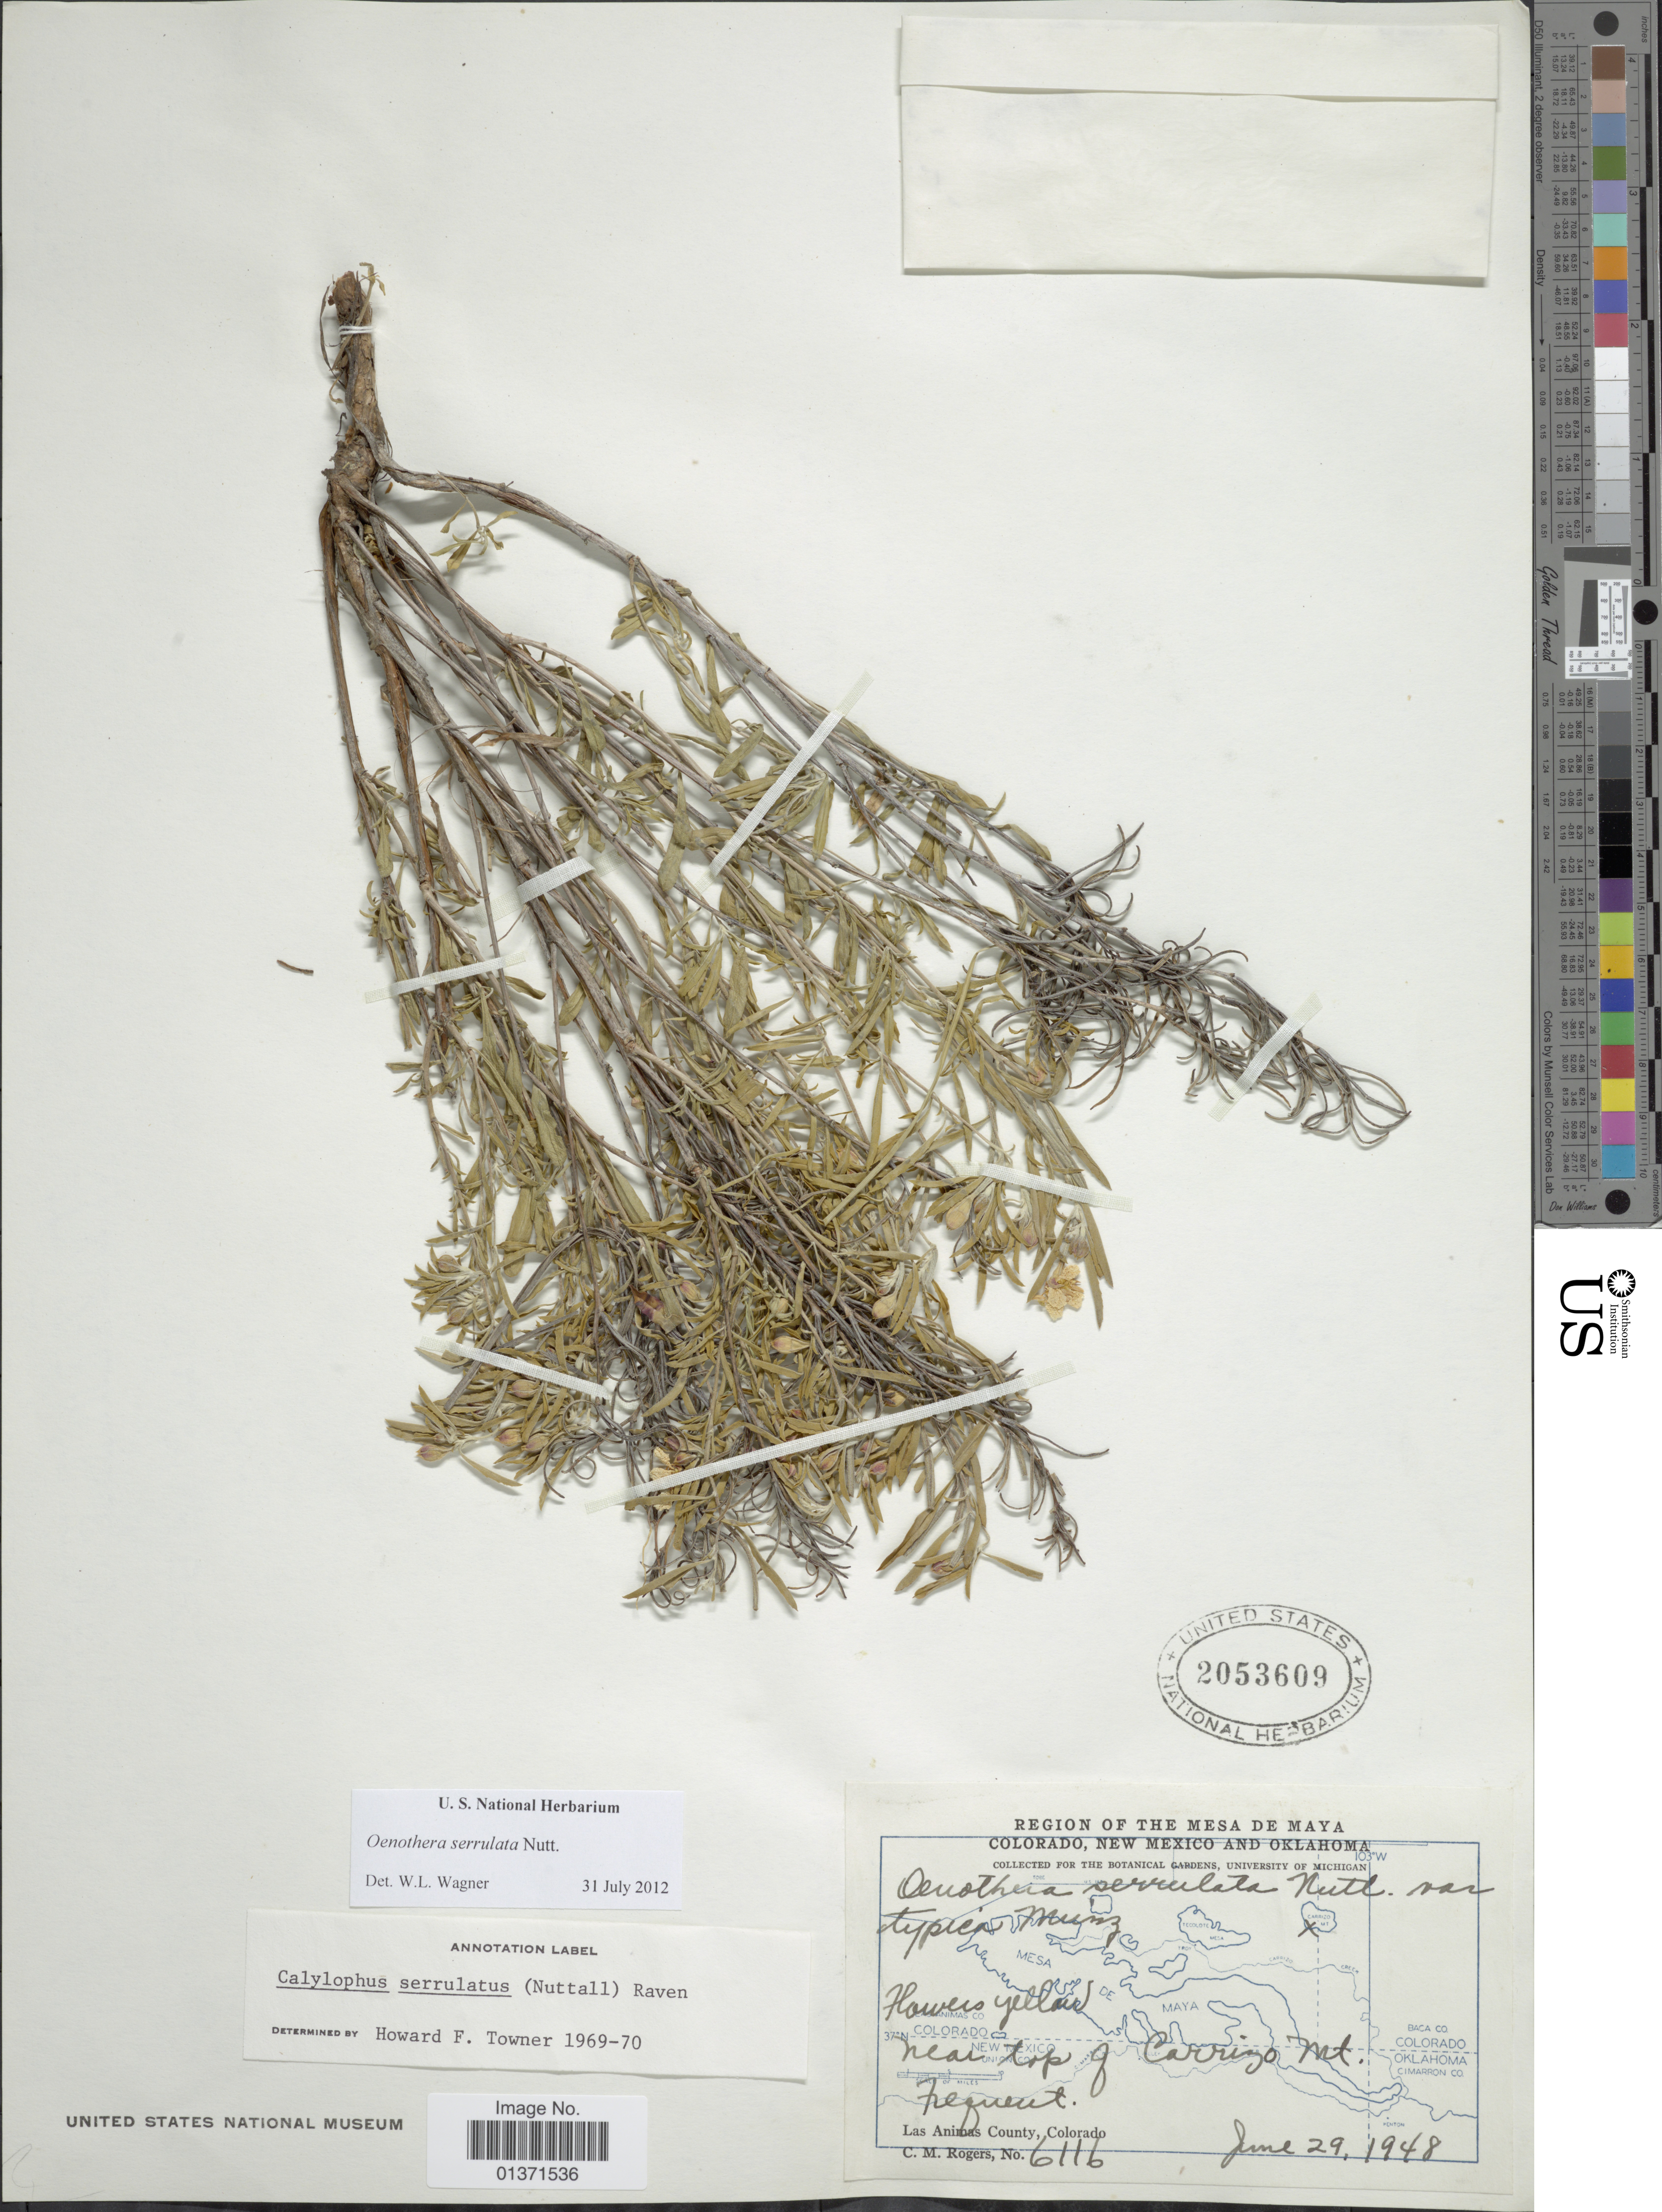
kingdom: Plantae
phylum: Tracheophyta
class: Magnoliopsida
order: Myrtales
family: Onagraceae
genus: Oenothera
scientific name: Oenothera serrulata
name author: Nutt.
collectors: C. M. Rogers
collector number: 6116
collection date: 1948-06-29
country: United States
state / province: Colorado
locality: Region of The Mesa de Maya Colorado, New Mexico and Oklahoma, near top of Carrigo Mt, Las Animas County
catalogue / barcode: US 2053609